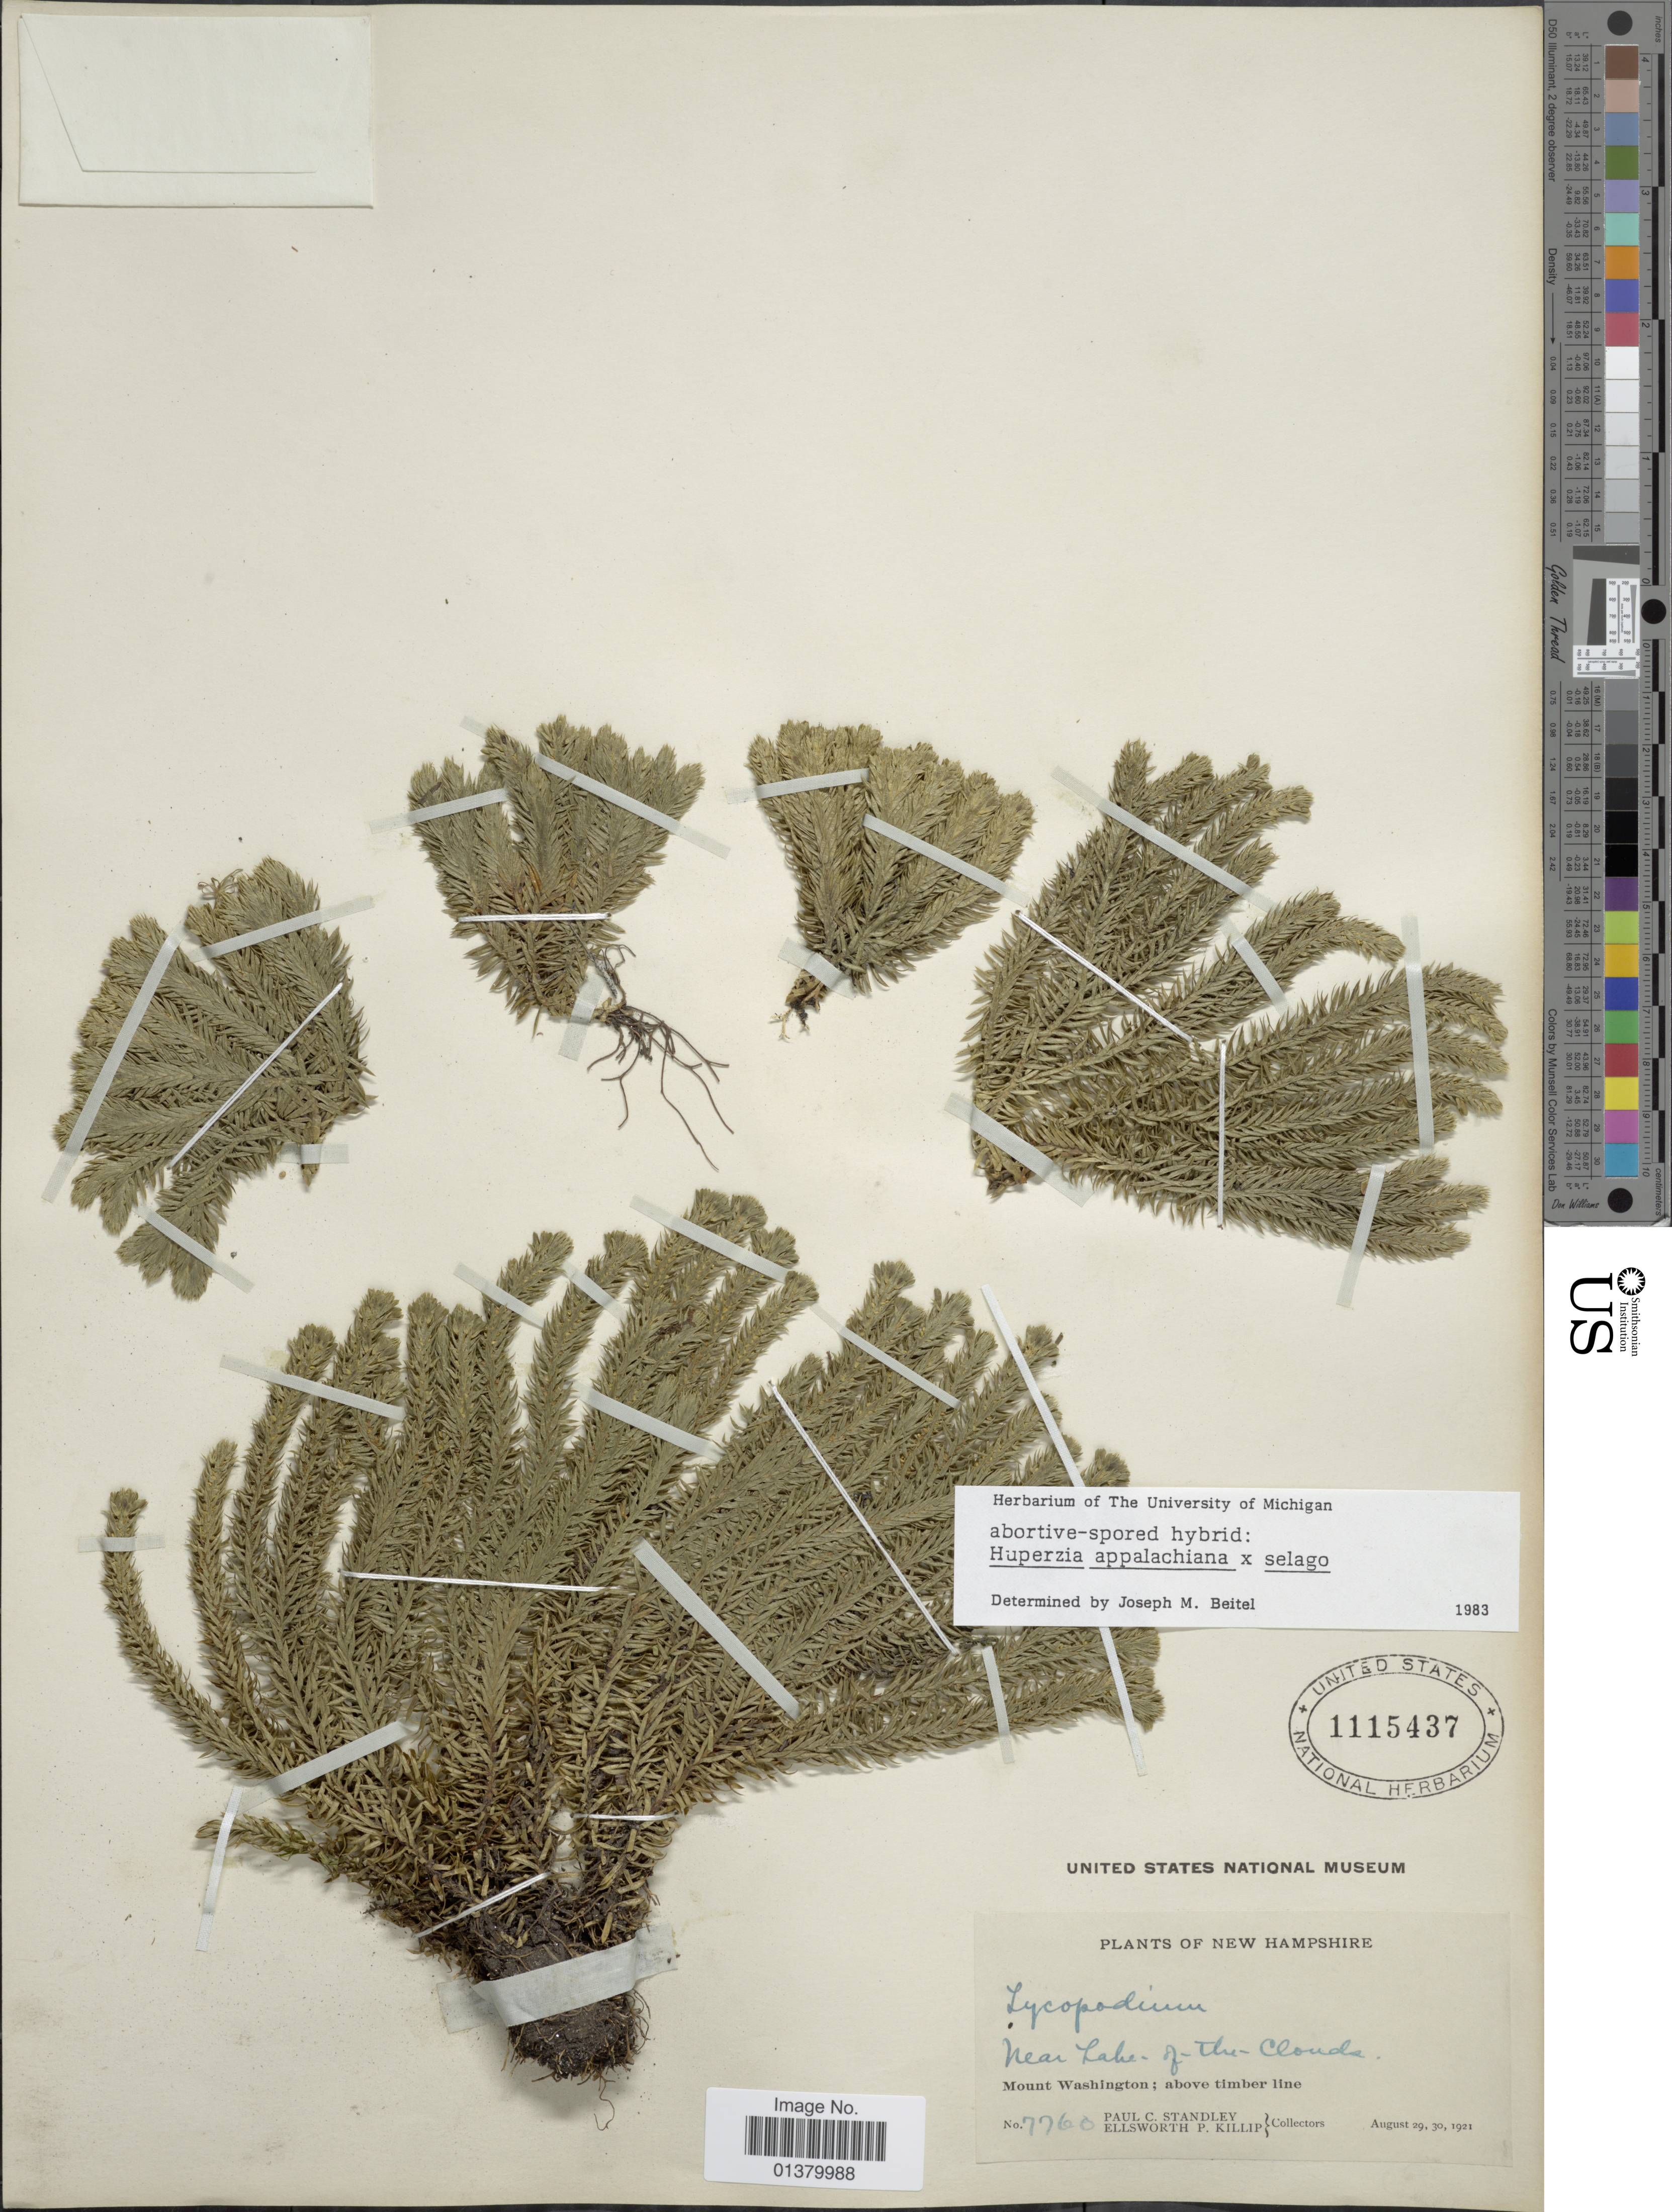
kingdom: Plantae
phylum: Tracheophyta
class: Lycopodiopsida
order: Lycopodiales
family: Lycopodiaceae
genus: Huperzia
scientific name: Huperzia appalachiana x H. selago (L.) Bernh. ex Schrank & Mart.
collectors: P. C. Standley & E. P. Killip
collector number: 7760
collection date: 1921-08-29/1921-08-30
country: United States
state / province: New Hampshire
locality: Near Lake-of-the-Clouda, Mount Washington; above timber line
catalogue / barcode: US 1115437